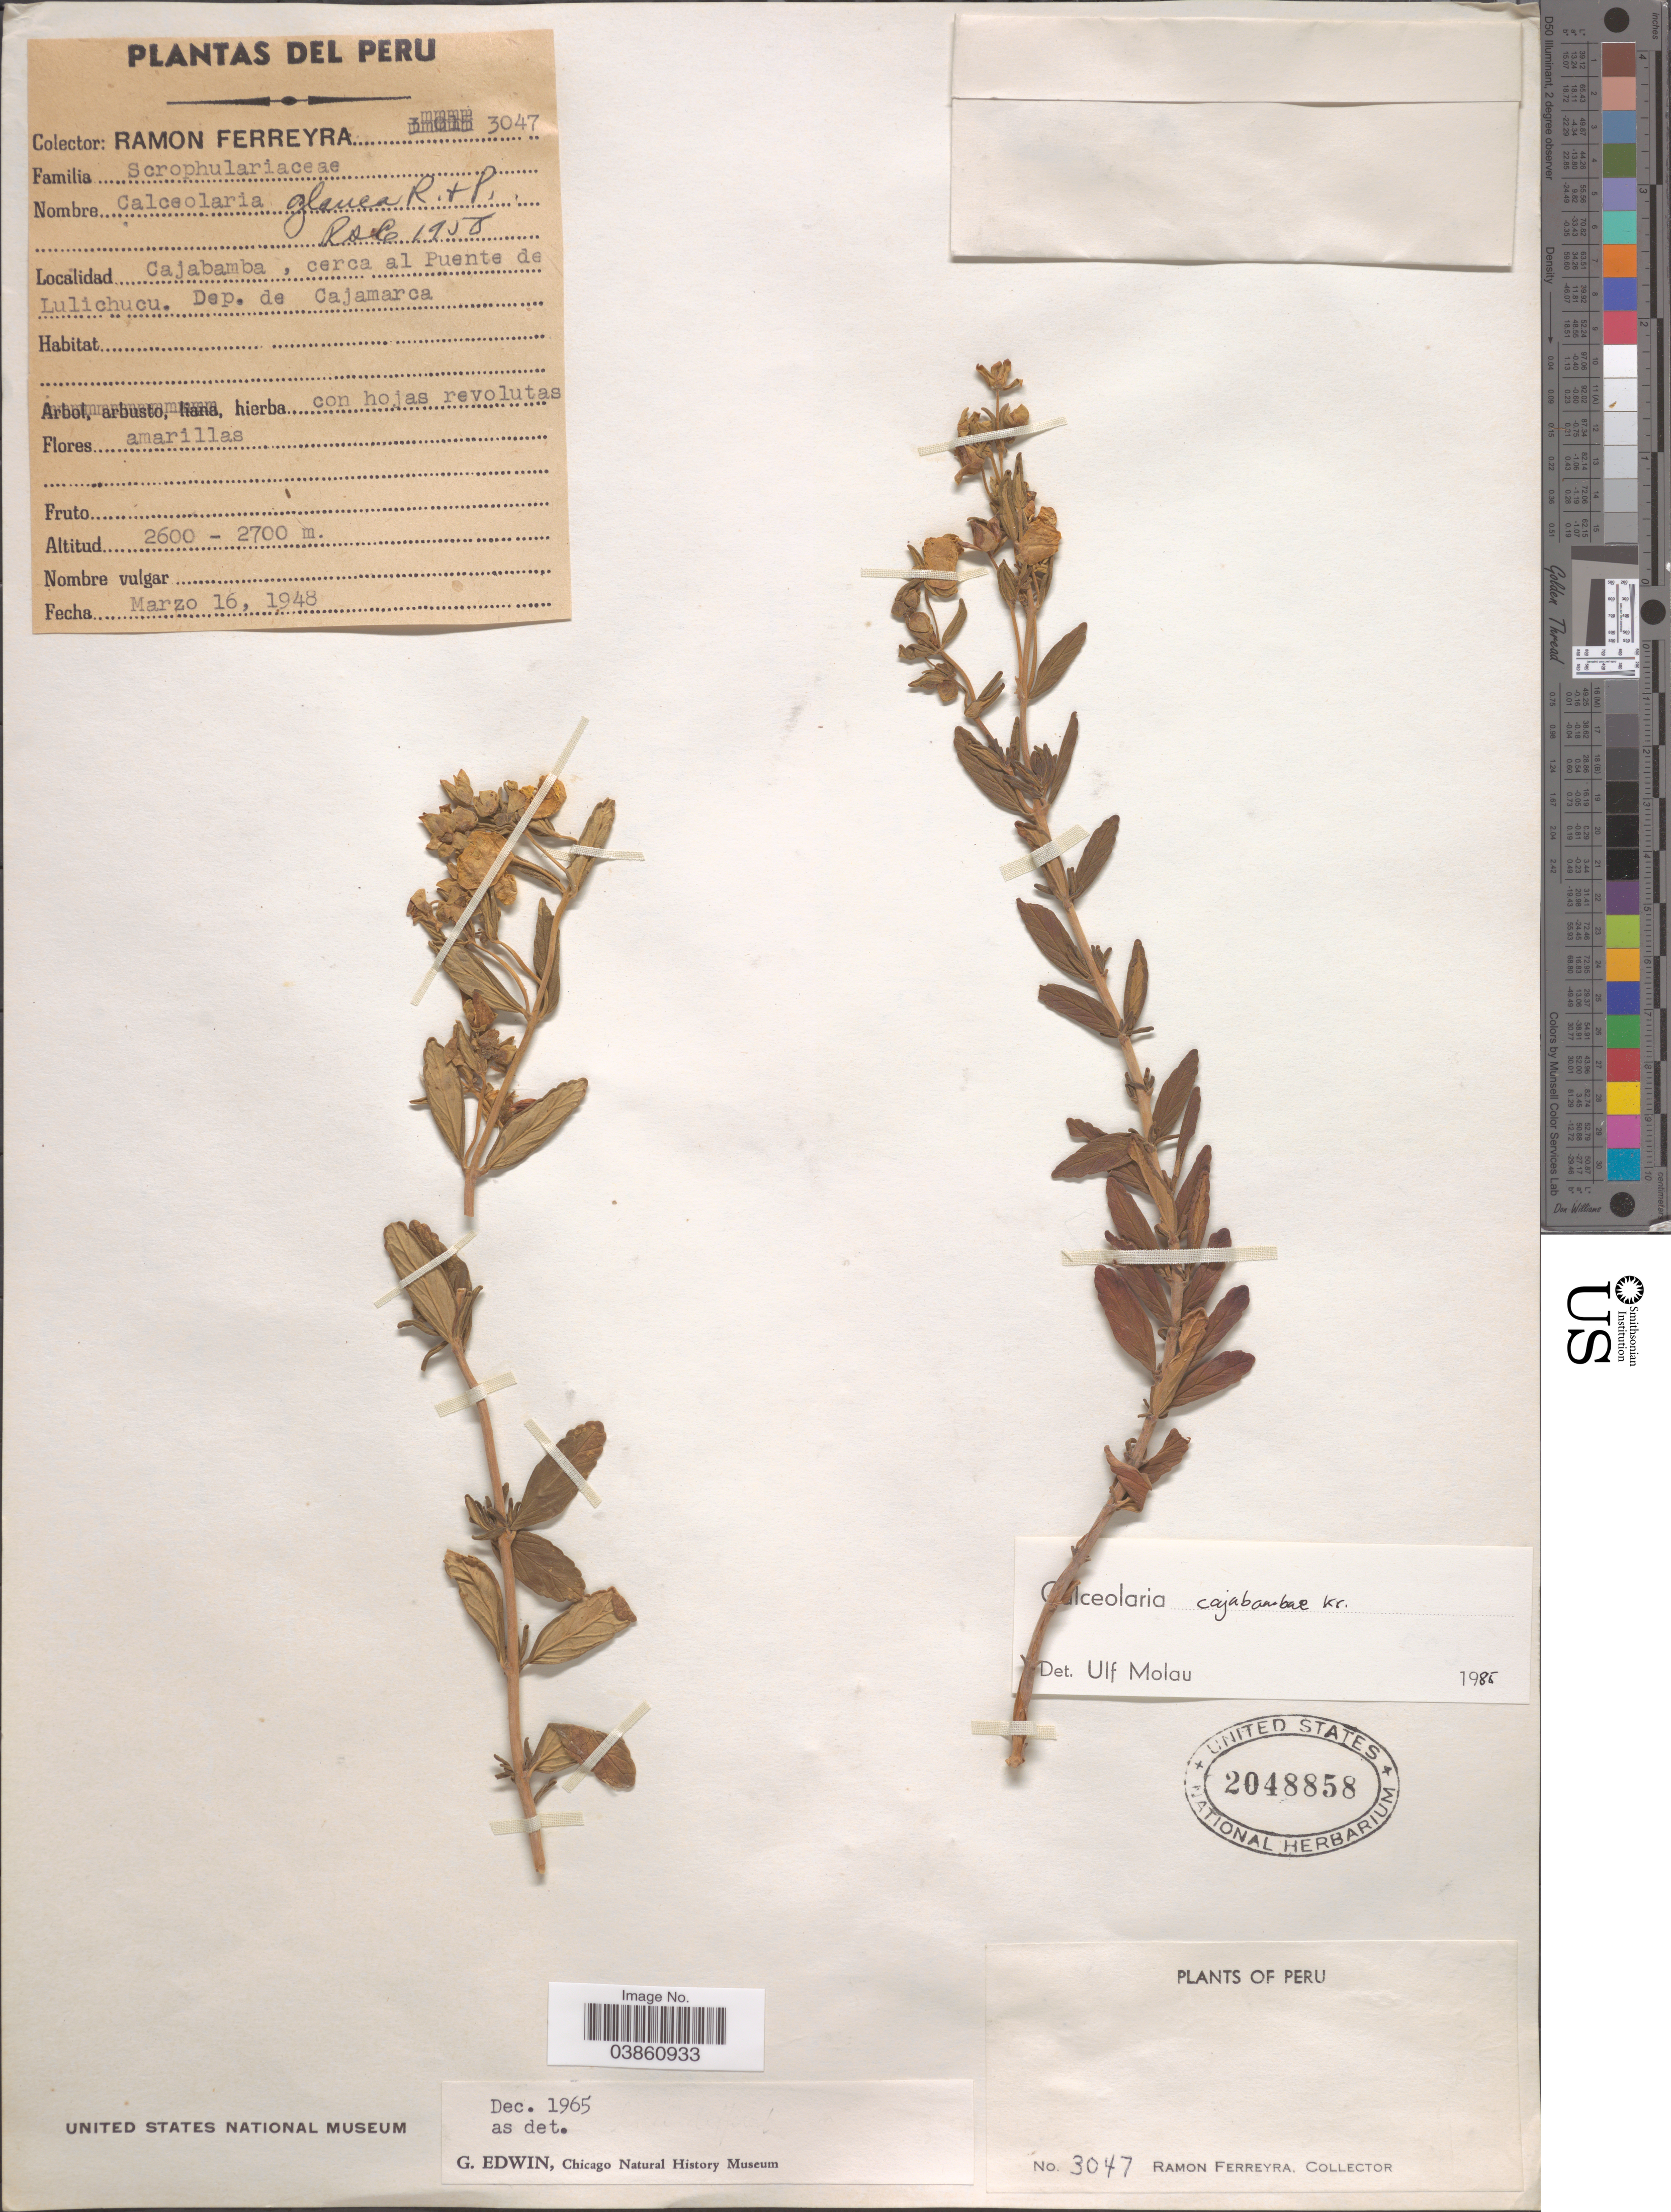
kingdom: Plantae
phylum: Tracheophyta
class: Magnoliopsida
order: Lamiales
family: Calceolariaceae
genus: Calceolaria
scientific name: Calceolaria cajabambae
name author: Kraenzl.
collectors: R. A. Ferreyra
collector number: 3047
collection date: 1948-03-16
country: Peru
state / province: Cajamarca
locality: Cajabamba, cerca al Puente de Lulichucu. Dep. de Cajamarca.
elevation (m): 2600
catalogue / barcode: US 2048858